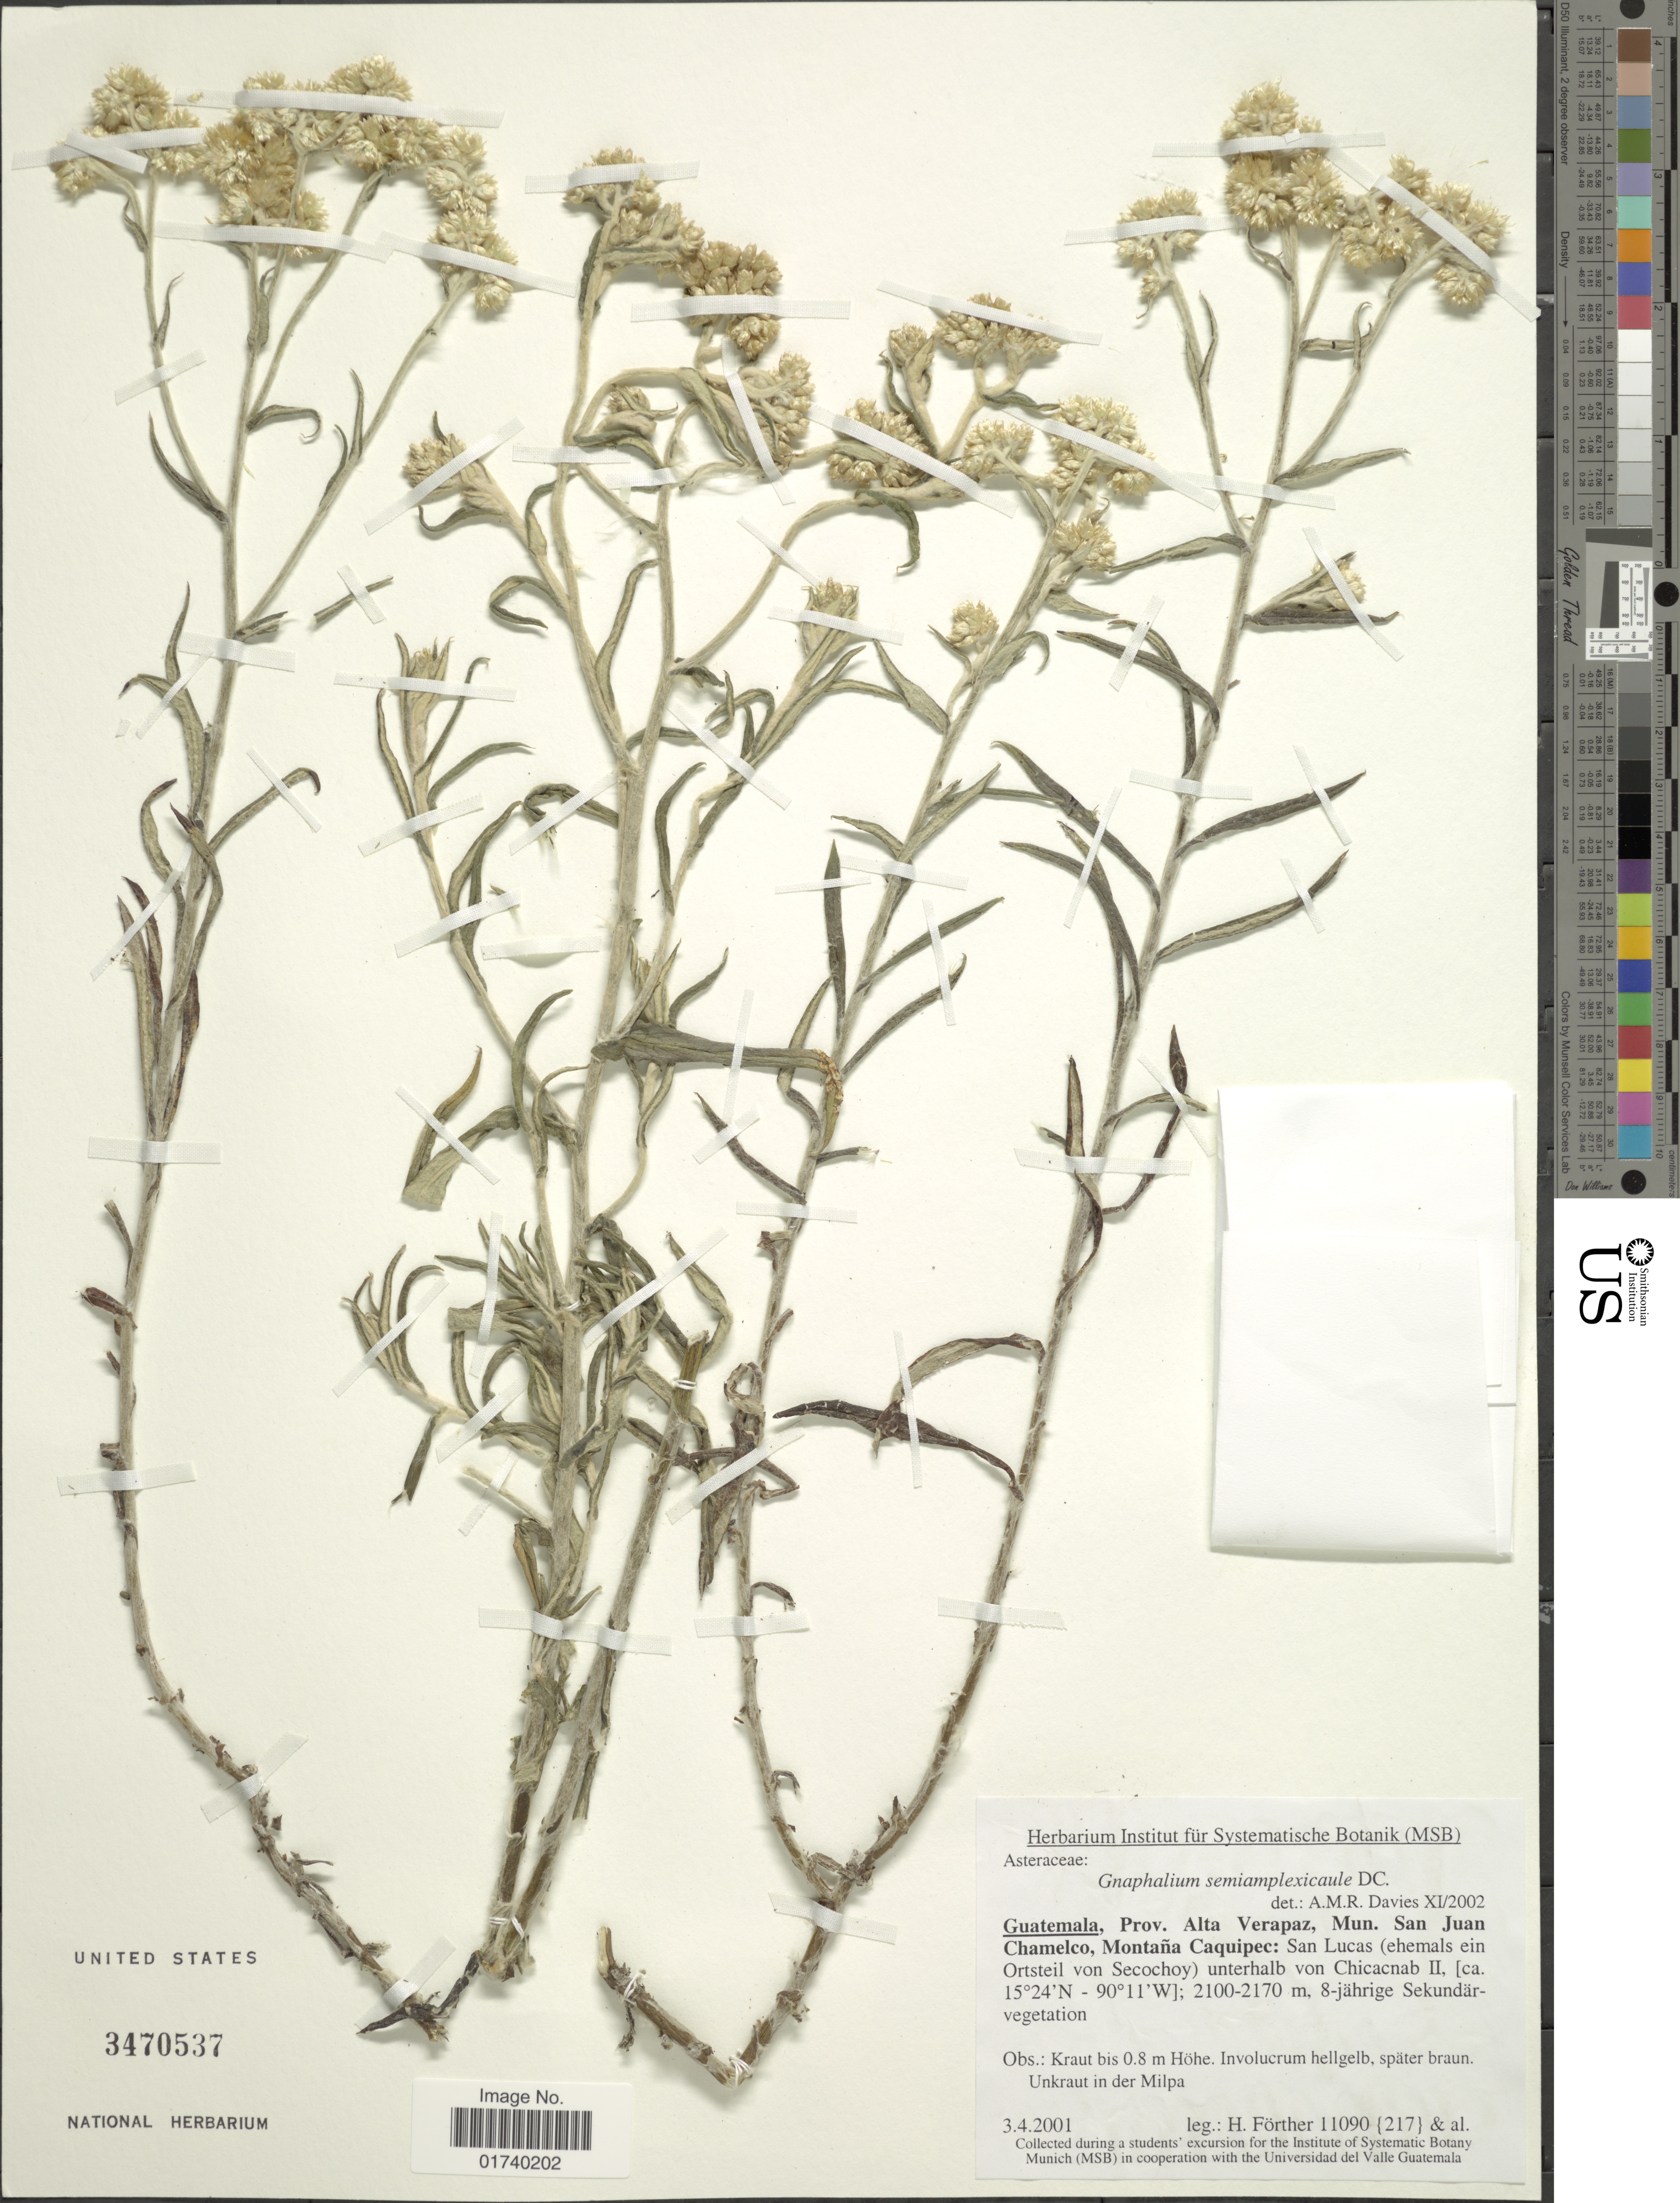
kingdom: Plantae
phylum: Tracheophyta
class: Magnoliopsida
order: Asterales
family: Asteraceae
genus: Pseudognaphalium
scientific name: Pseudognaphalium semiamplexicaule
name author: (DC.) Anderb.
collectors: H. Förther & et al.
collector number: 11090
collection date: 2001-04-03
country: Guatemala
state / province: Alta Verapaz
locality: Mun. San Juan Chamelco, Montana Caquipec, San Lucas,( ehemals ein Ortsteil von Secochoy ).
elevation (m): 2100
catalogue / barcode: US 3470537